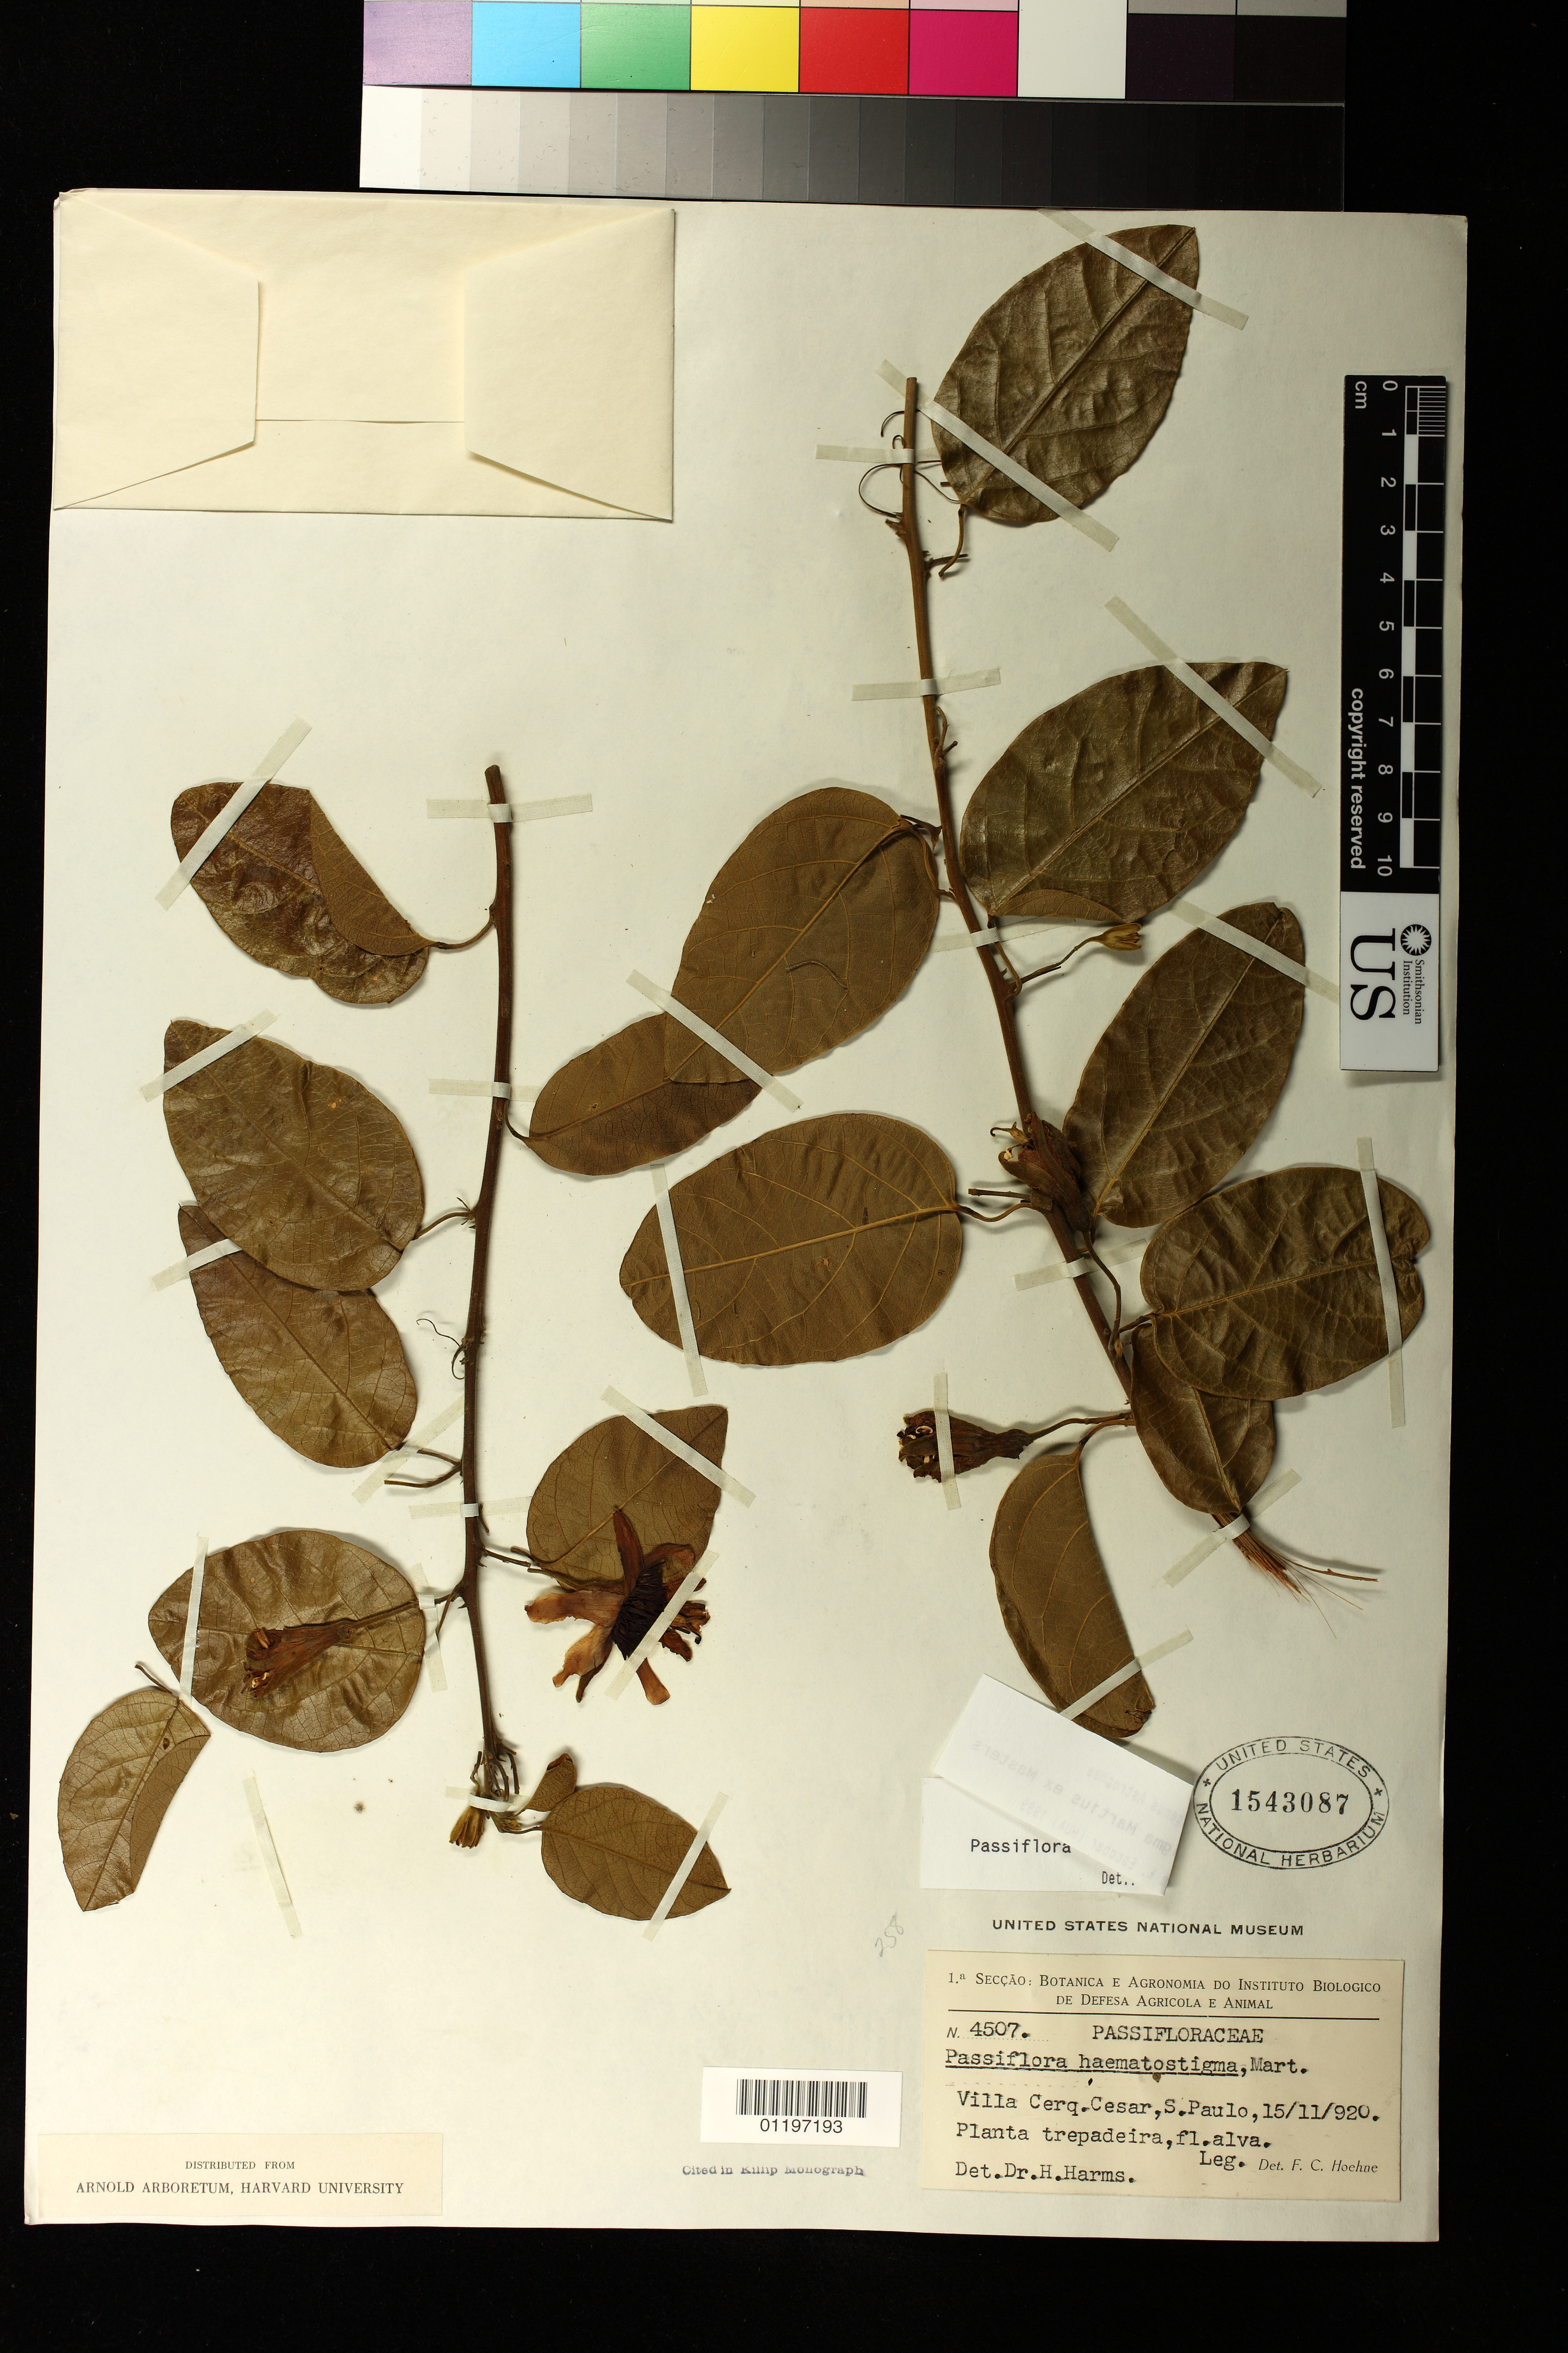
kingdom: Plantae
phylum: Tracheophyta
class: Magnoliopsida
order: Malpighiales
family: Passifloraceae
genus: Passiflora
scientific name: Passiflora haematostigma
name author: Mart. ex Mast.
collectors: H. A. Harms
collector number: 4507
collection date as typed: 15 Nov 1920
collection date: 1920-11-15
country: Brazil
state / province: São Paulo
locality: Villa Cerq. Cesar, S. Paulo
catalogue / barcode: US 1543087